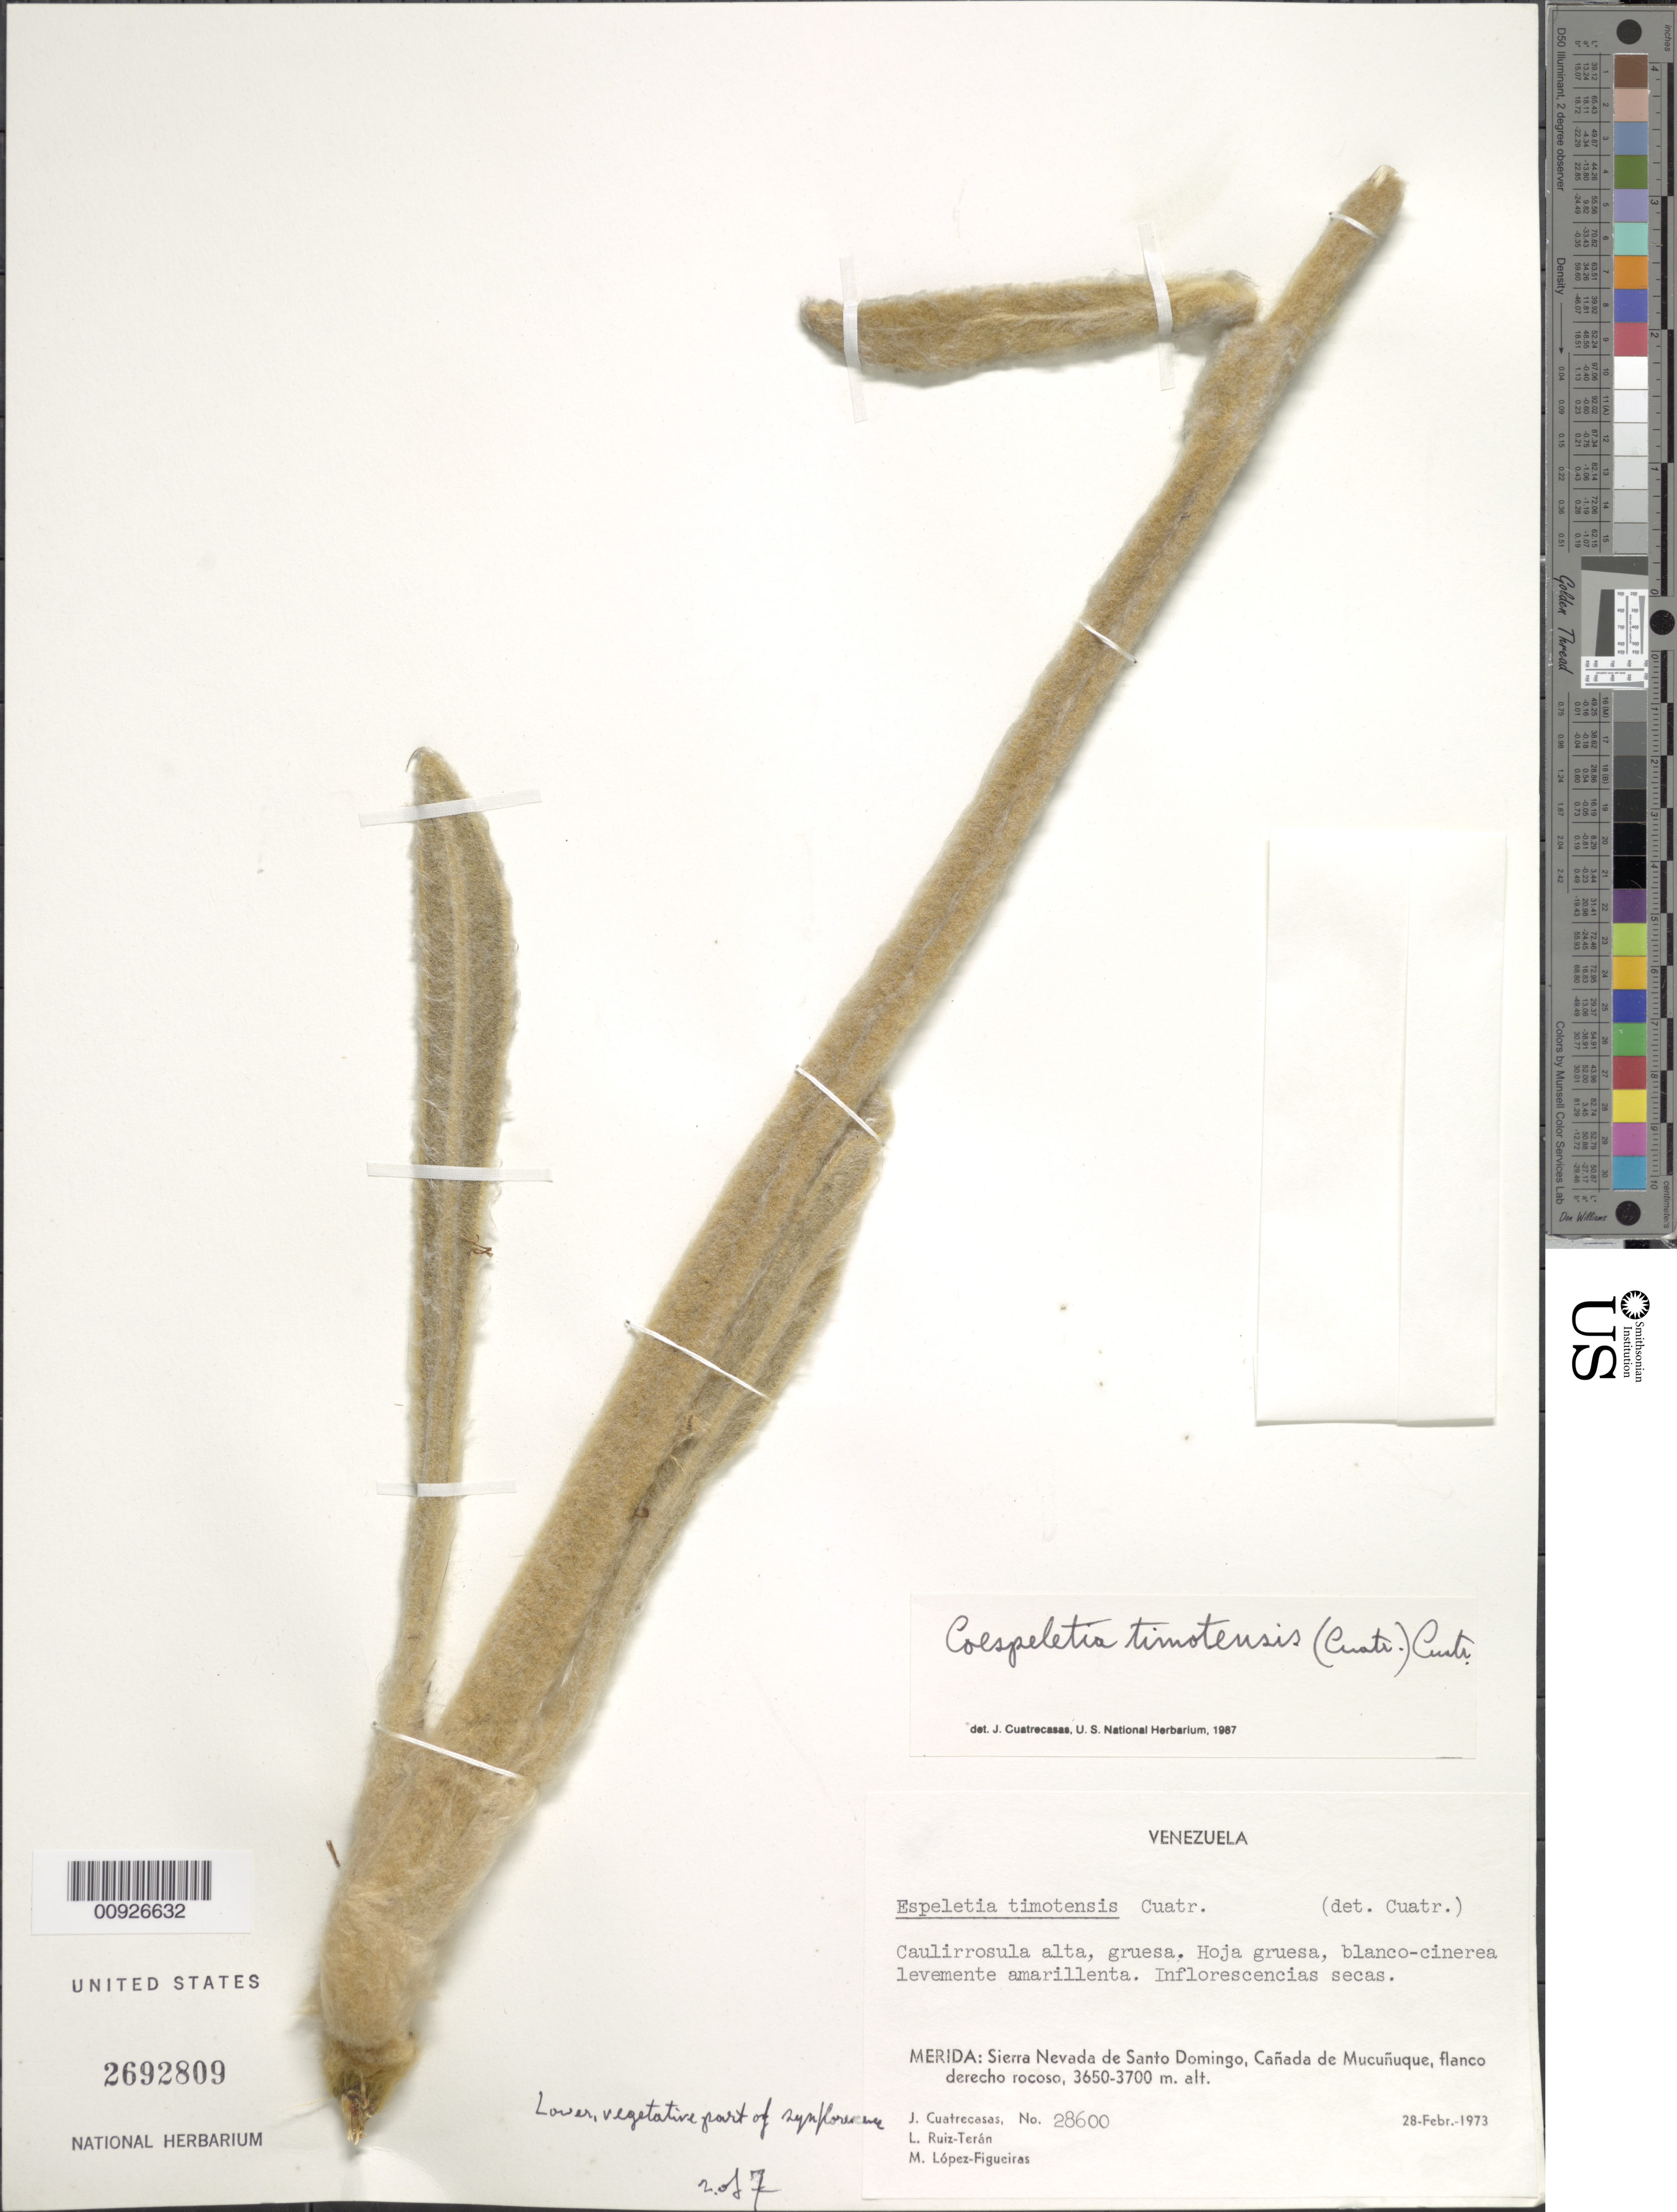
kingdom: Plantae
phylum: Tracheophyta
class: Magnoliopsida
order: Asterales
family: Asteraceae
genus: Coespeletia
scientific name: Coespeletia timotensis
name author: (Cuatrec.) Cuatrec.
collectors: J. Cuatrecasas, L. E. Ruíz-Terán & M. López Figueiras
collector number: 28600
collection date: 1973-02-28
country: Venezuela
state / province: Mérida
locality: Sierra Nevada de Santo Domingo, Cañada de Mucuñuque, flanco derecho rocoso.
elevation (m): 3650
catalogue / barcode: US 2692809